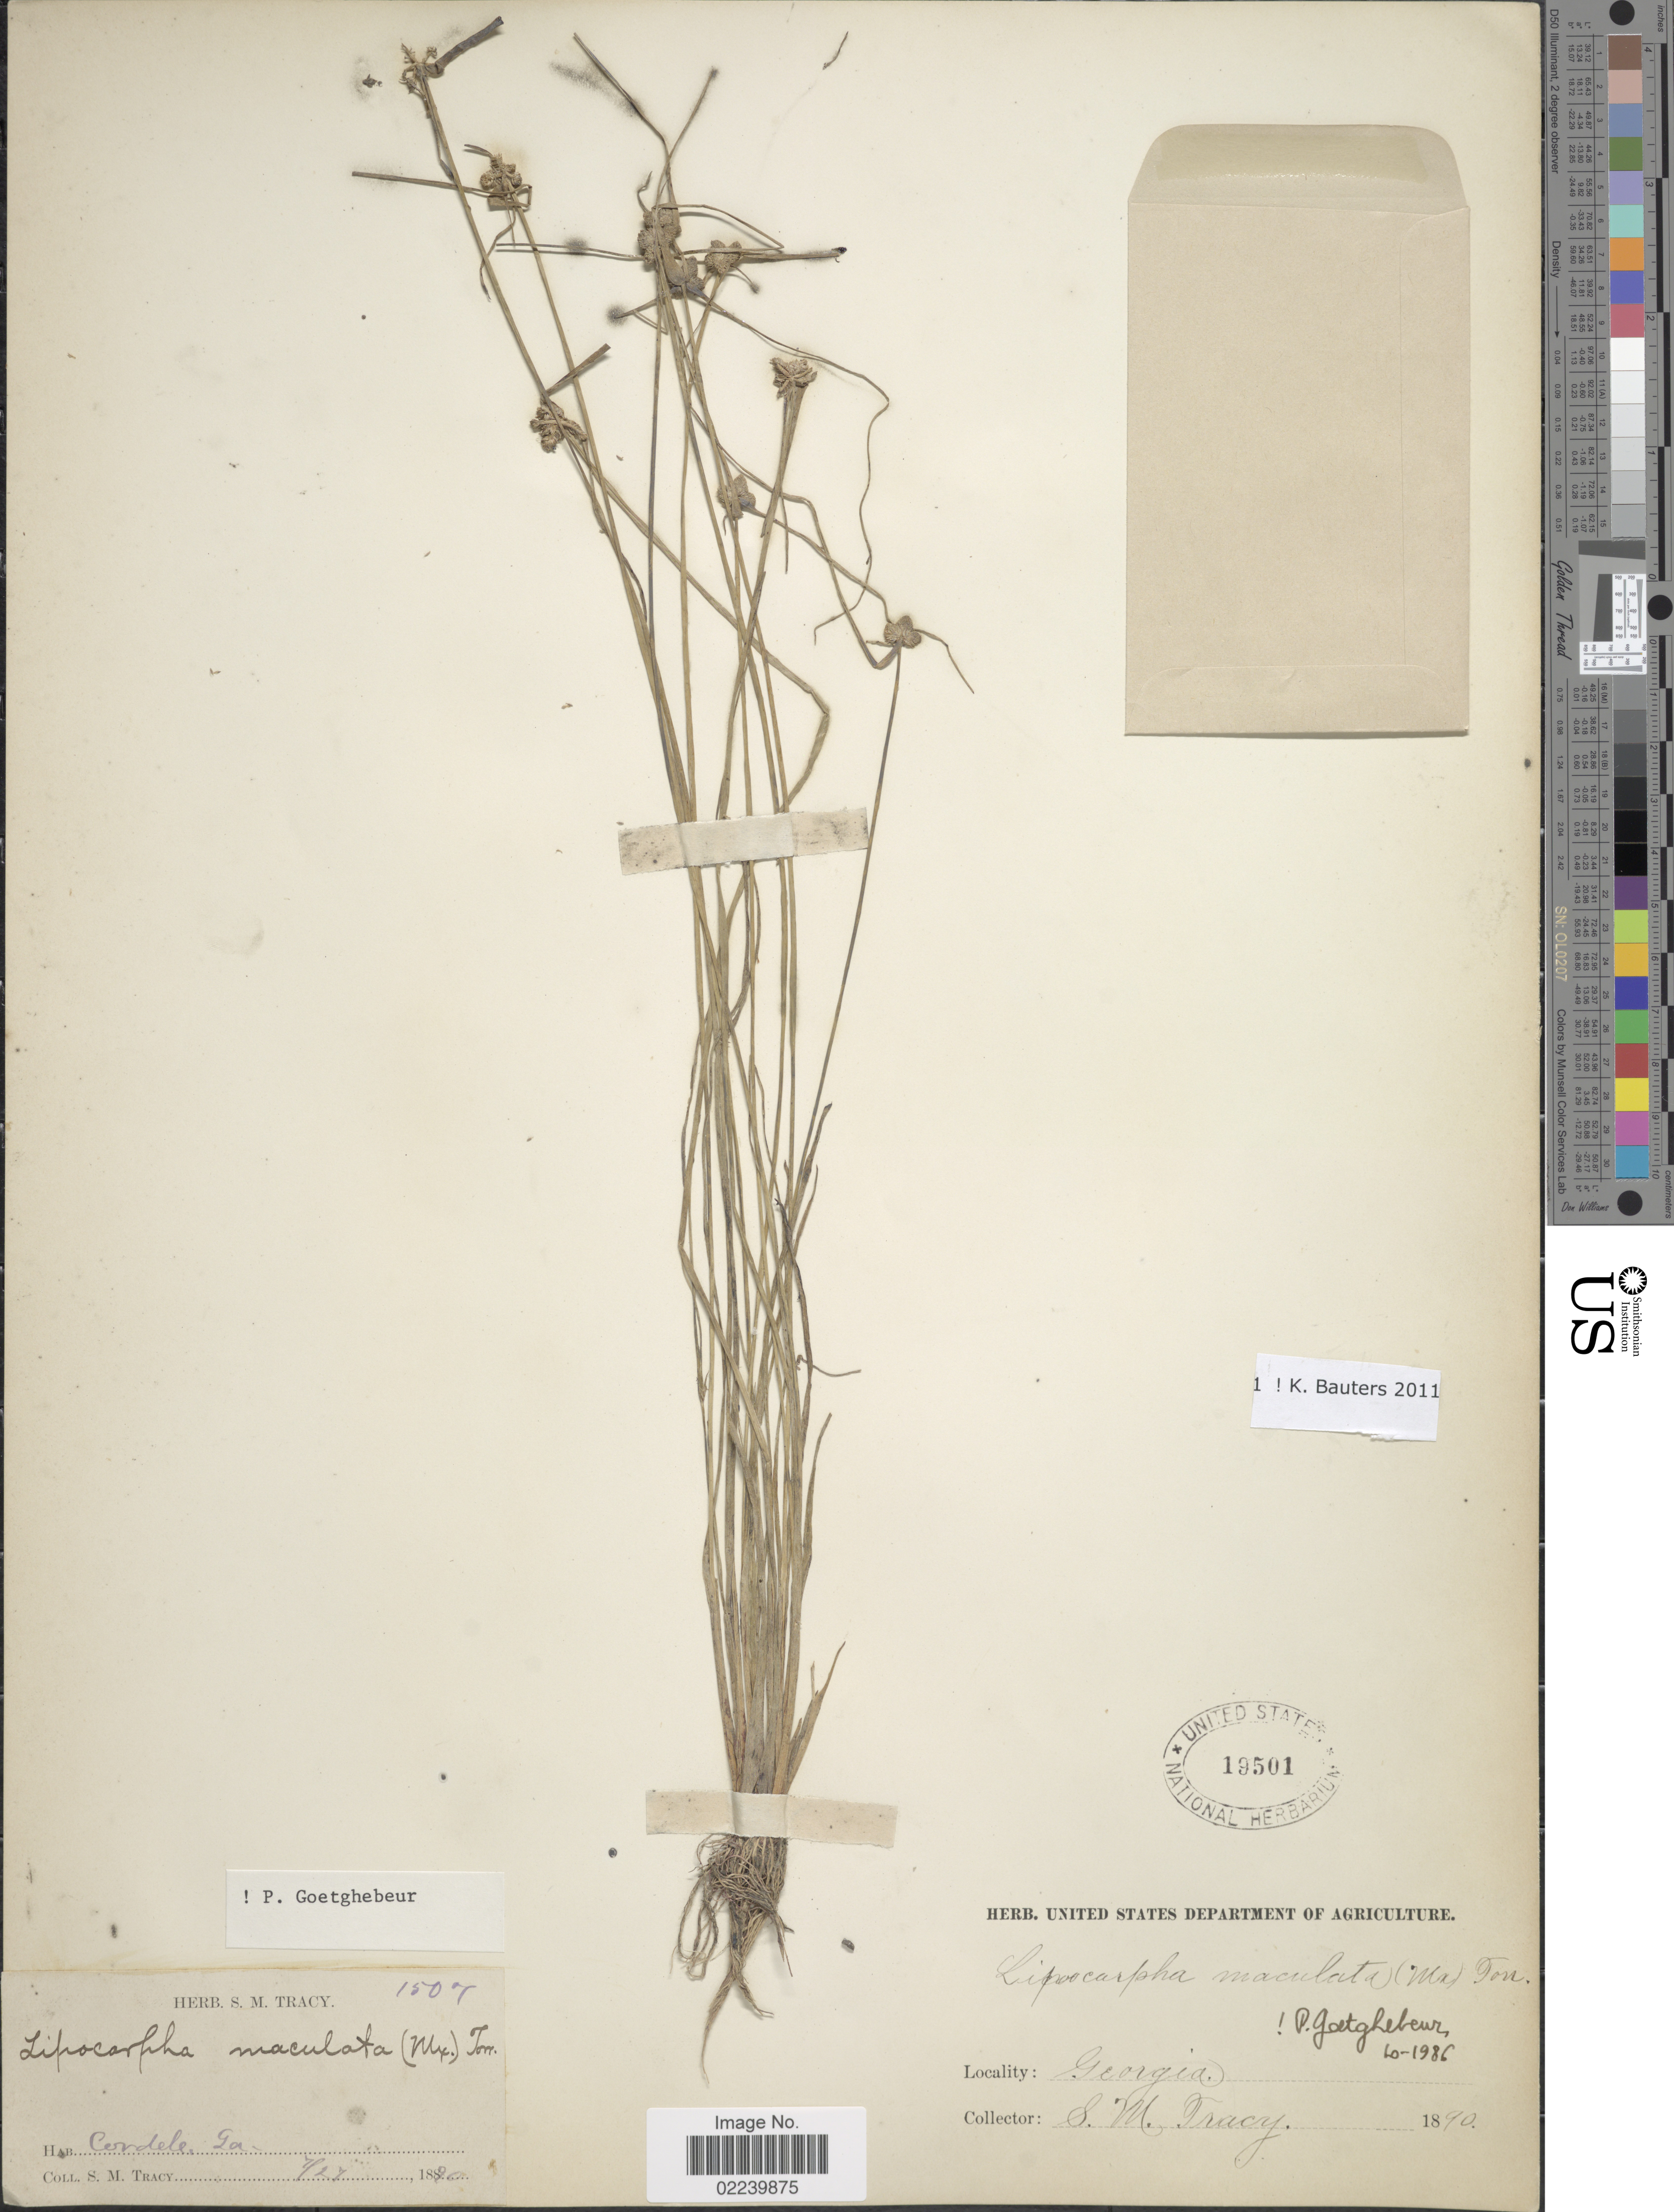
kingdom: Plantae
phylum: Tracheophyta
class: Liliopsida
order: Poales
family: Cyperaceae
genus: Cyperus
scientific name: Cyperus neotropicalis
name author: Alain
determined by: Strong, M. T., (US), Smithsonian Institution - National Museum of Natural History (UNITED STATES)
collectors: S. M. Tracy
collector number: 1507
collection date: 1890-07-27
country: United States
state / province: Georgia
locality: Cordele, Ga.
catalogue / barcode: US 19501